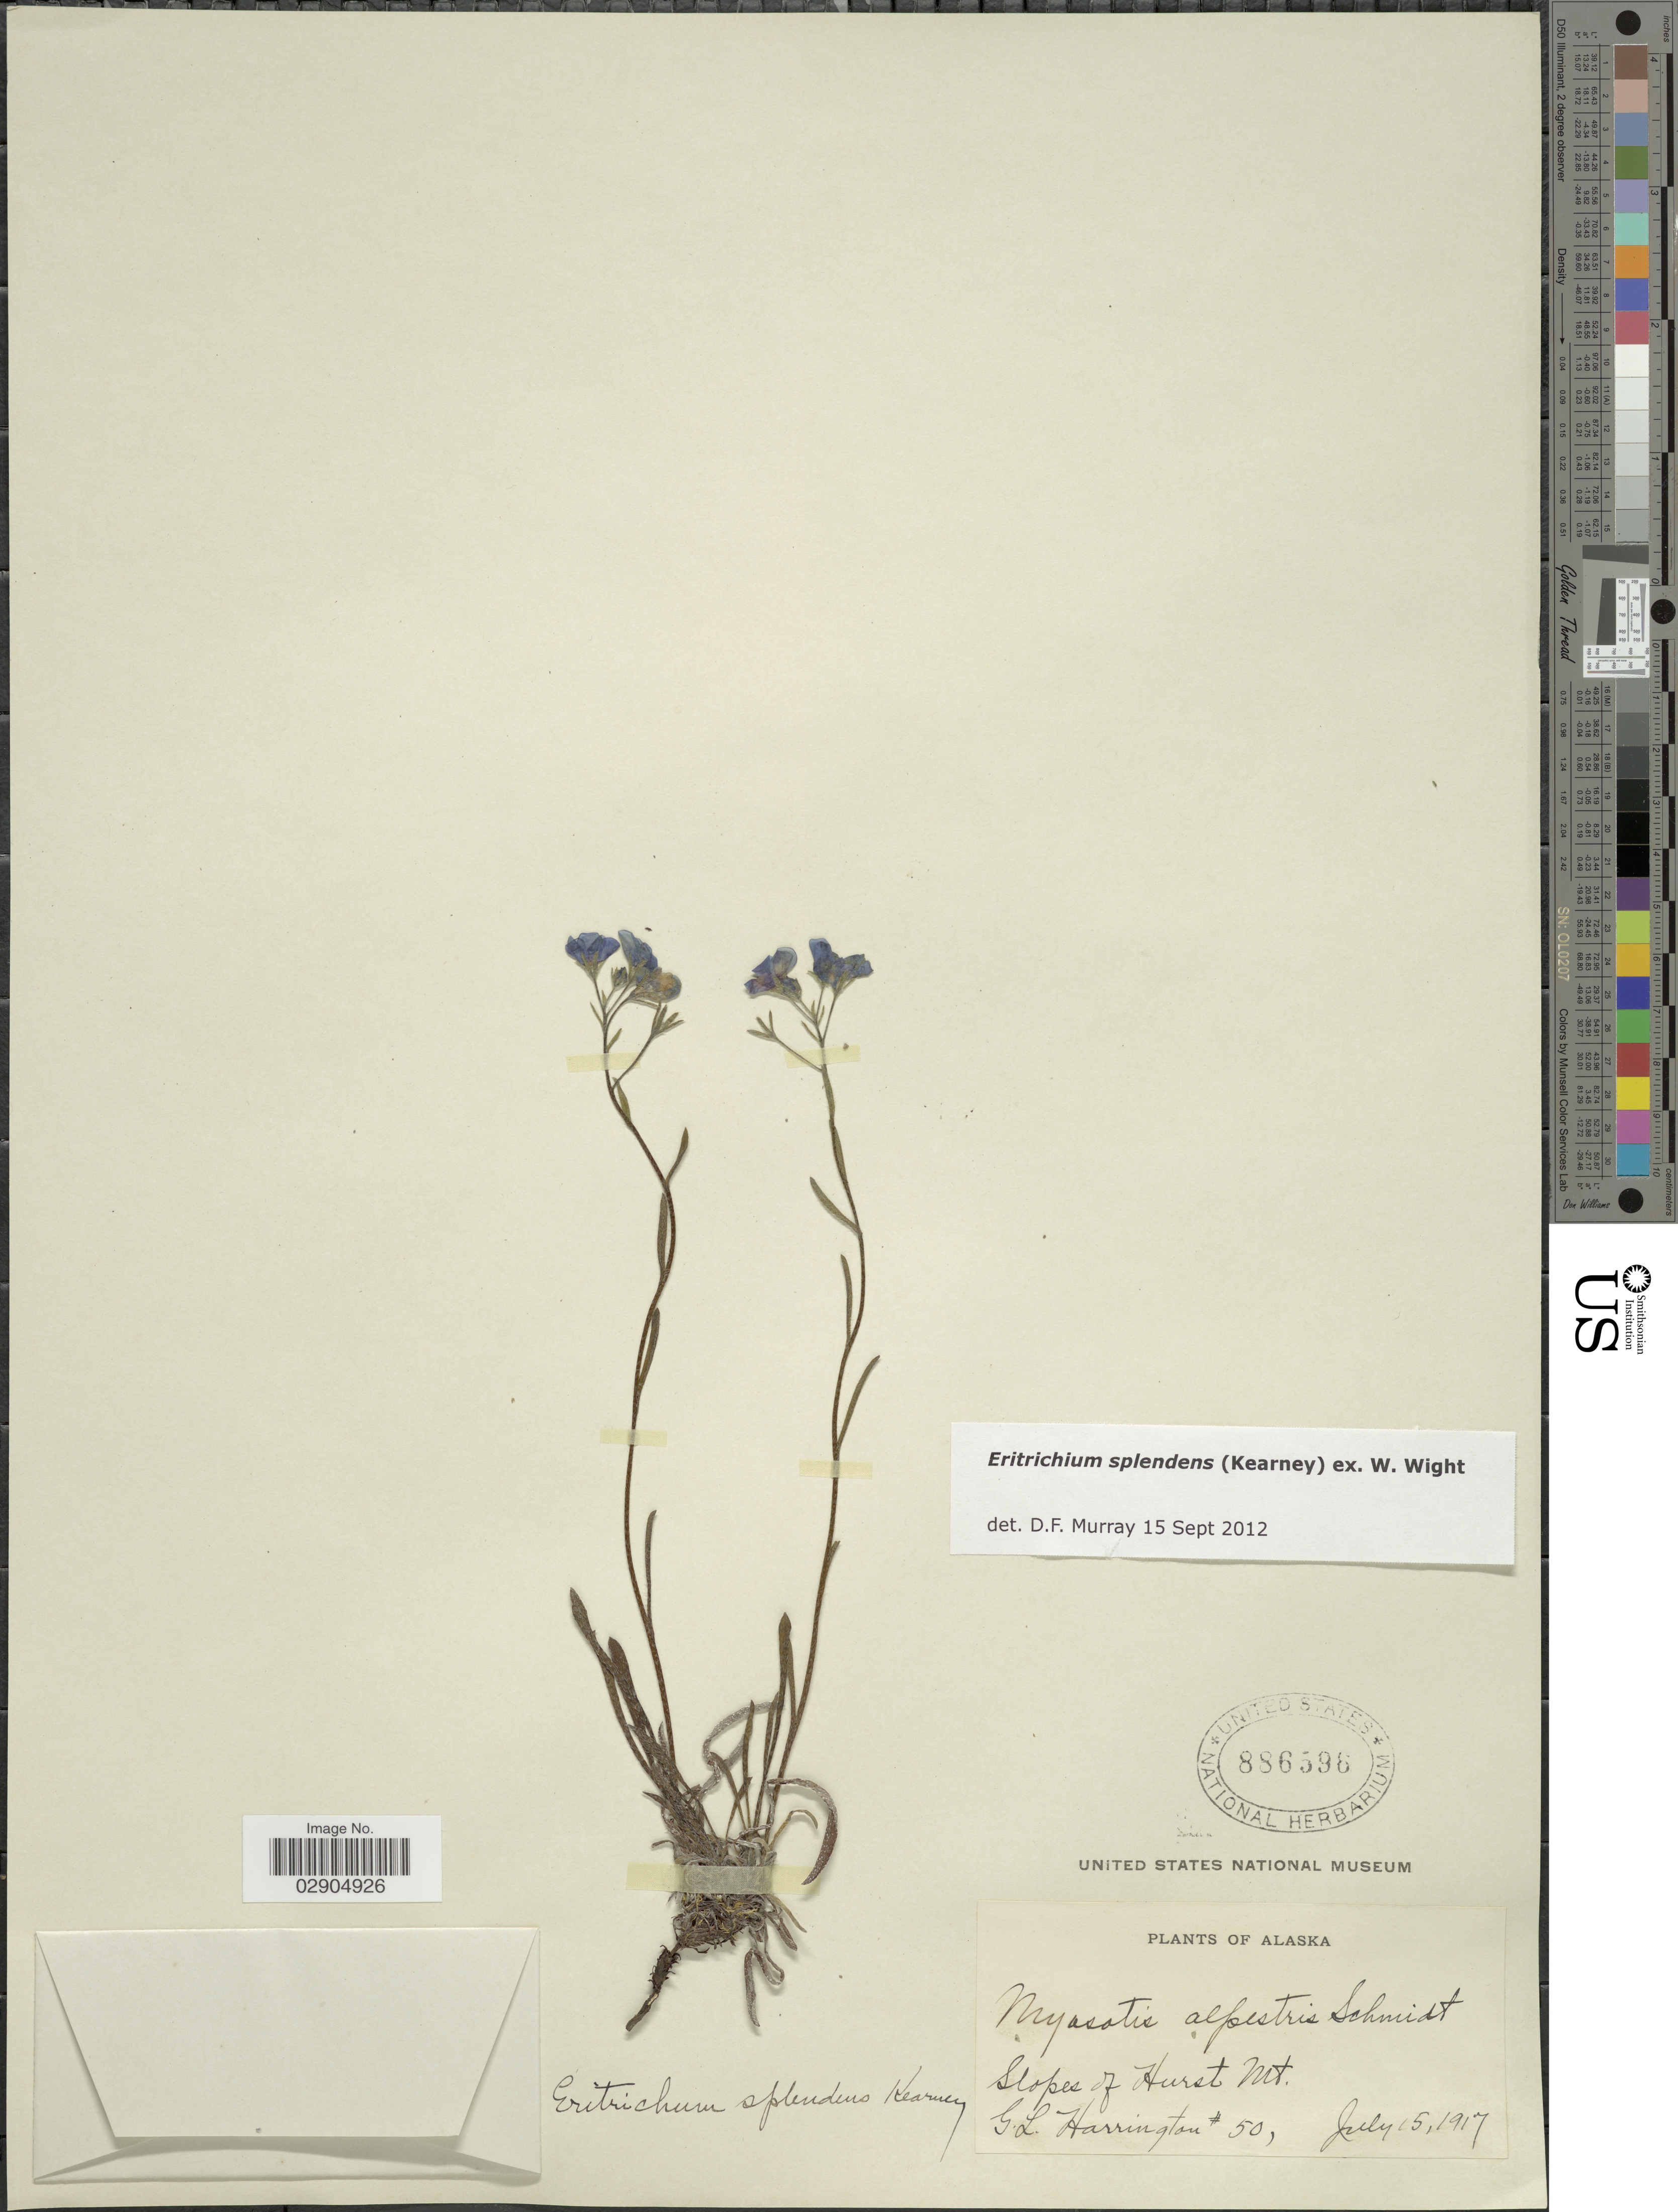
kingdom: Plantae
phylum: Tracheophyta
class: Magnoliopsida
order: Boraginales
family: Boraginaceae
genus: Eritrichium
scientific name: Eritrichium splendens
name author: Kearney ex W. Wight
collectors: G. Harrington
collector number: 50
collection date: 1917-07-15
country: United States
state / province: Alaska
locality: Slopes of Hurst Mt.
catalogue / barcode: US 886596